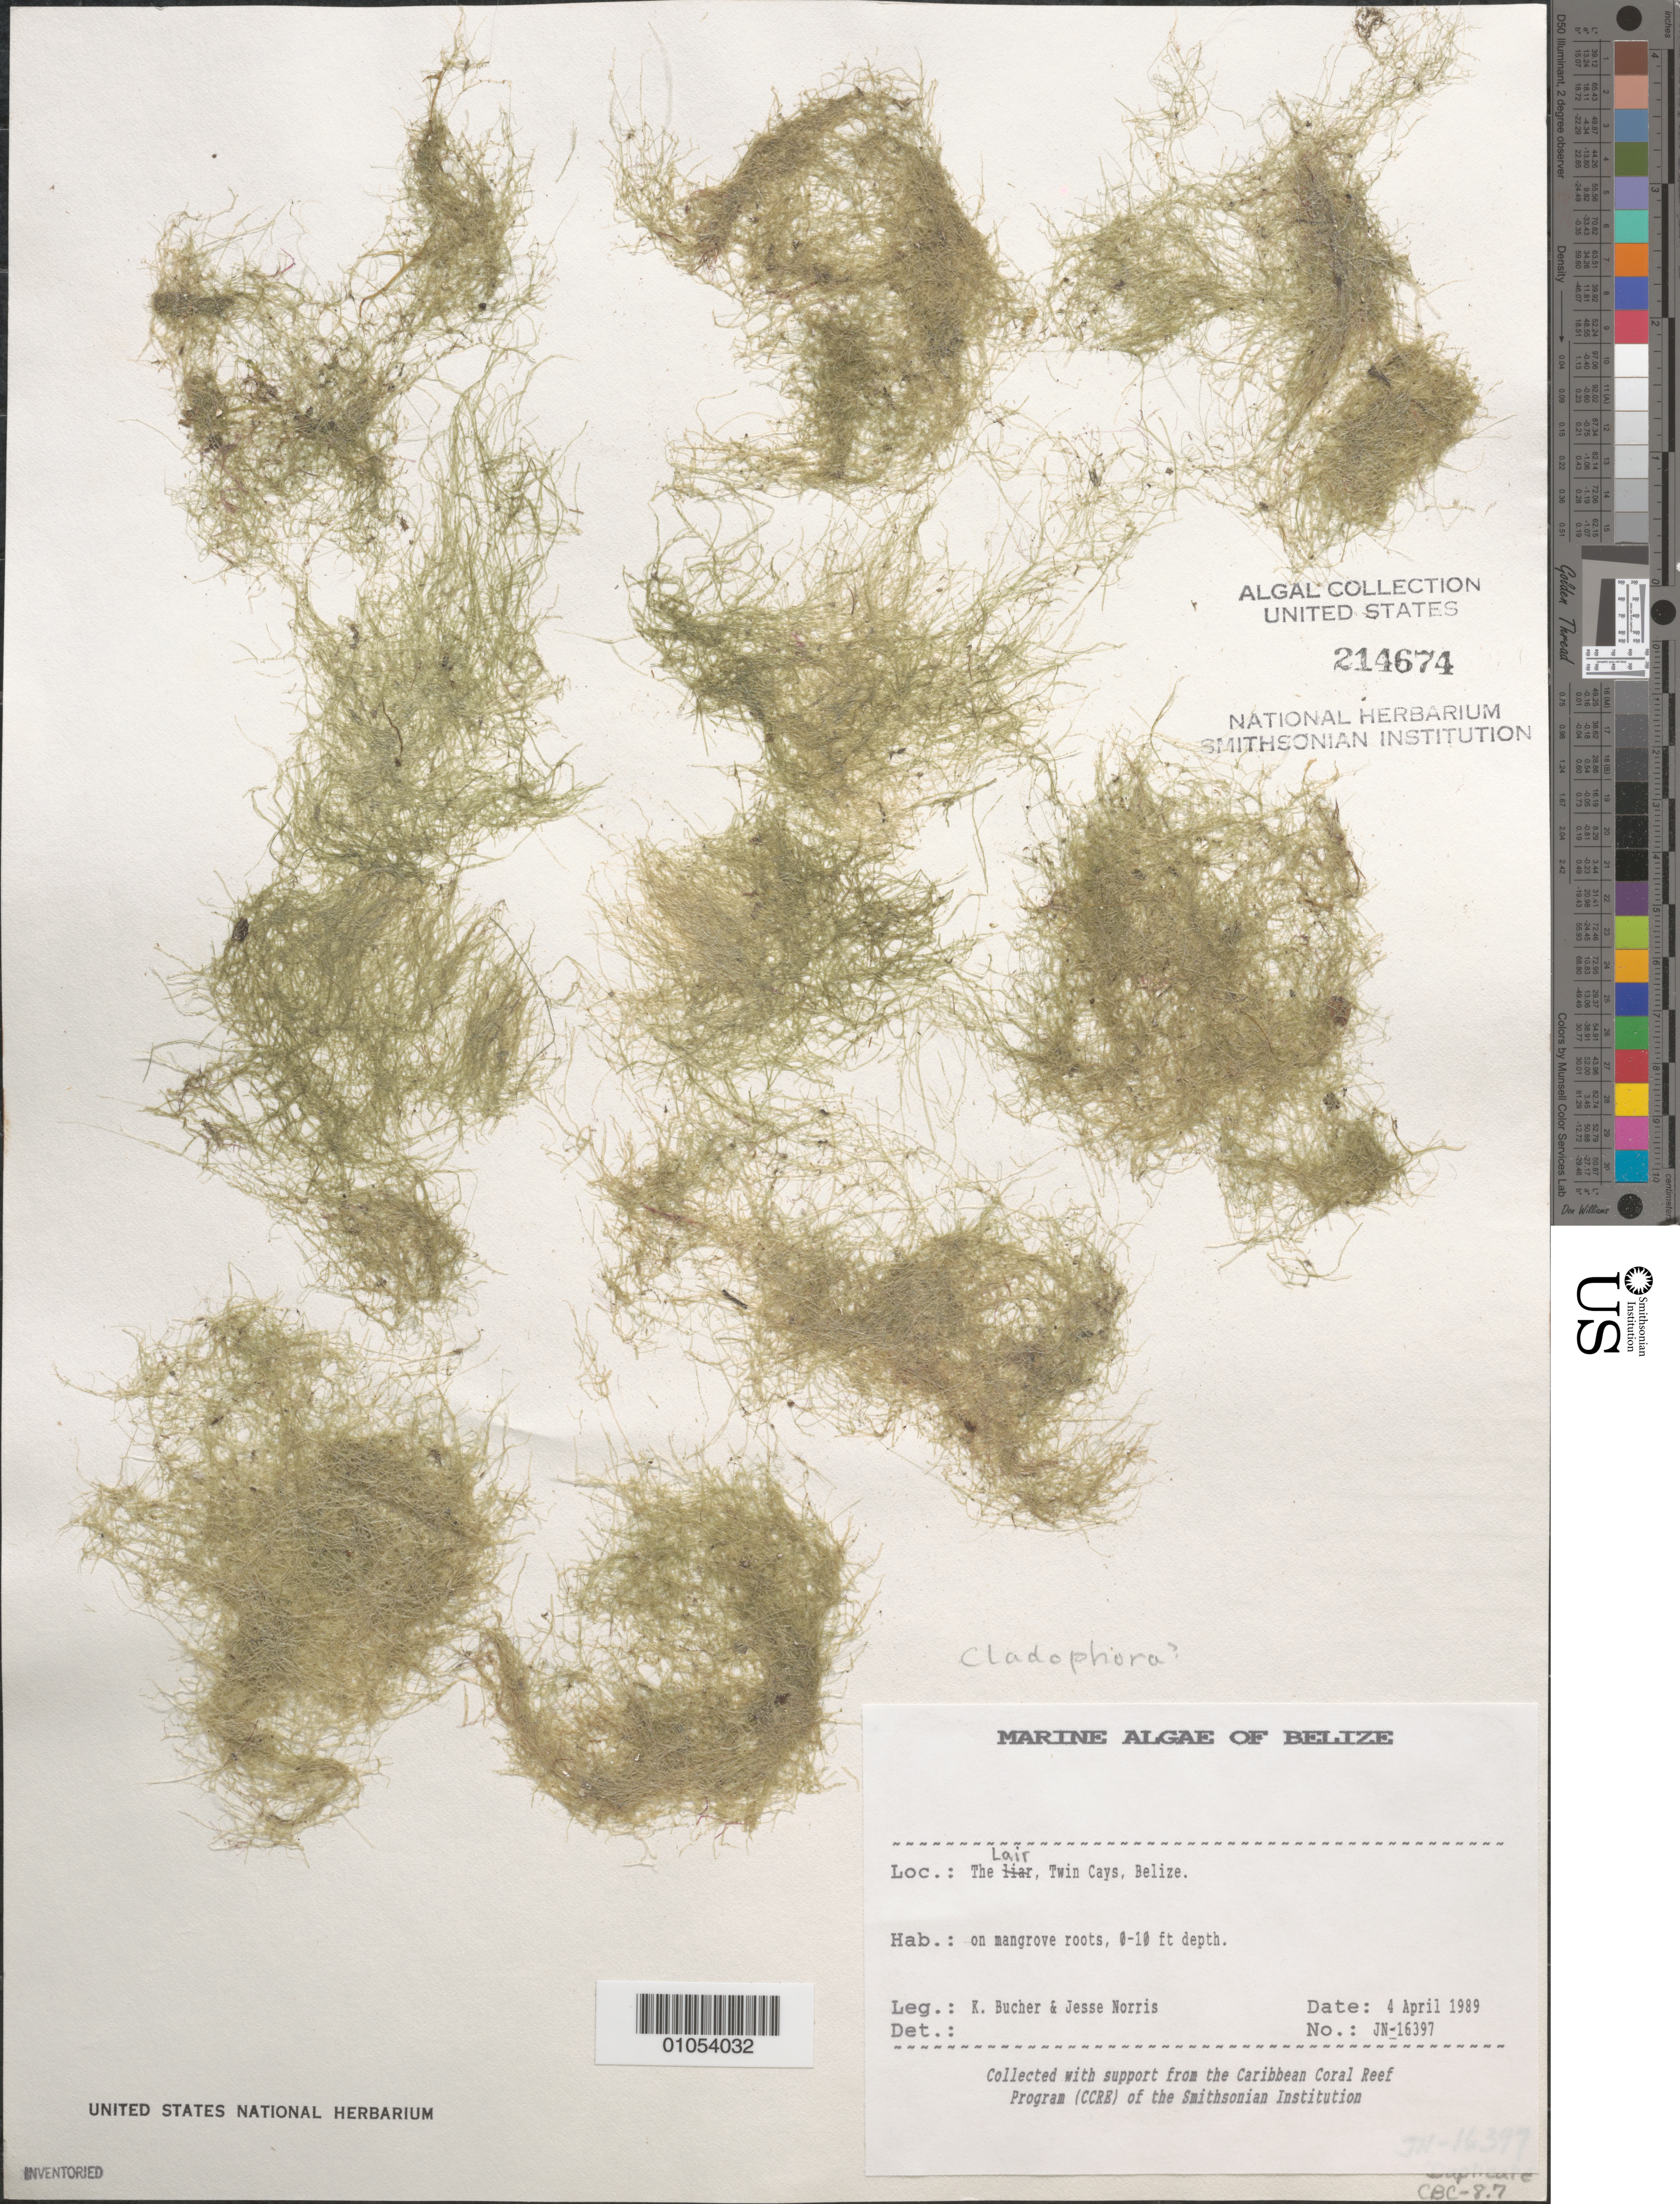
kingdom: Plantae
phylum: Chlorophyta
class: Ulvophyceae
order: Cladophorales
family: Cladophoraceae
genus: Cladophora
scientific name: Cladophora sp.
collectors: K. E. Bucher & J. A. Norris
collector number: JN-16397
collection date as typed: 04 Apr 1989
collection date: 1989-04-04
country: Belize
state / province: Stann Creek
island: Twin Cays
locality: The Lair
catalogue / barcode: US 214674